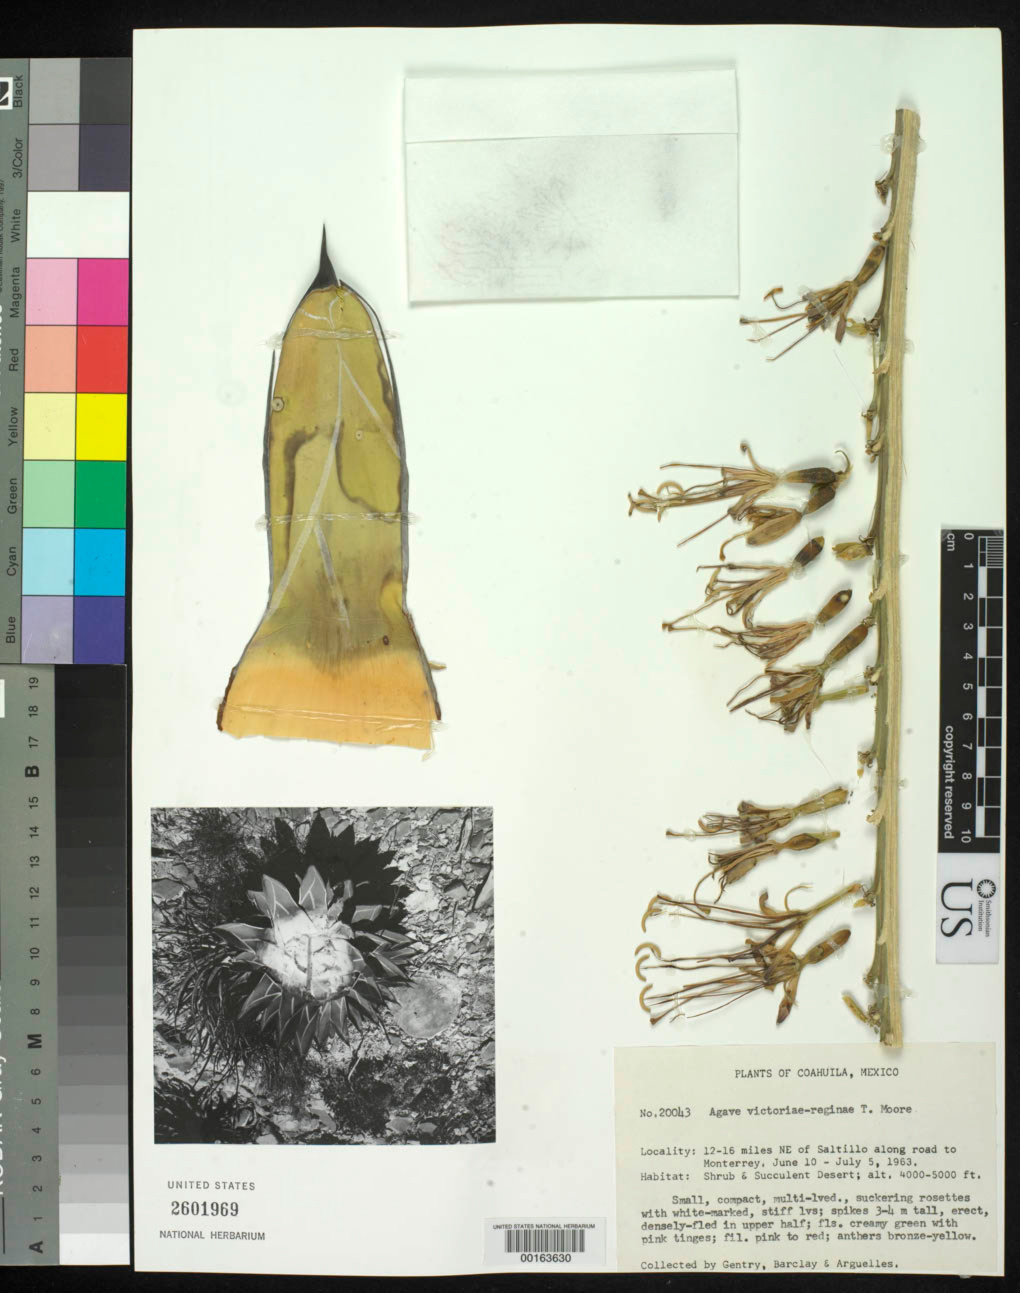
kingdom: Plantae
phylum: Tracheophyta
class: Liliopsida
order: Asparagales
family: Asparagaceae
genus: Agave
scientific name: Agave victoriae-reginae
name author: T. Moore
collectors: H. S. Gentry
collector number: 20043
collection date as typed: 10 Jun 1963 to 05 Jul 1963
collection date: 1963-06-10/1963-07-05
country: Mexico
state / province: Coahuila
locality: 12-16 mi. NE of Saltillo & 1.5 mi. E along road to Monterrey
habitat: Shrub & succulent desert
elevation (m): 1219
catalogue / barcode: US 2601969